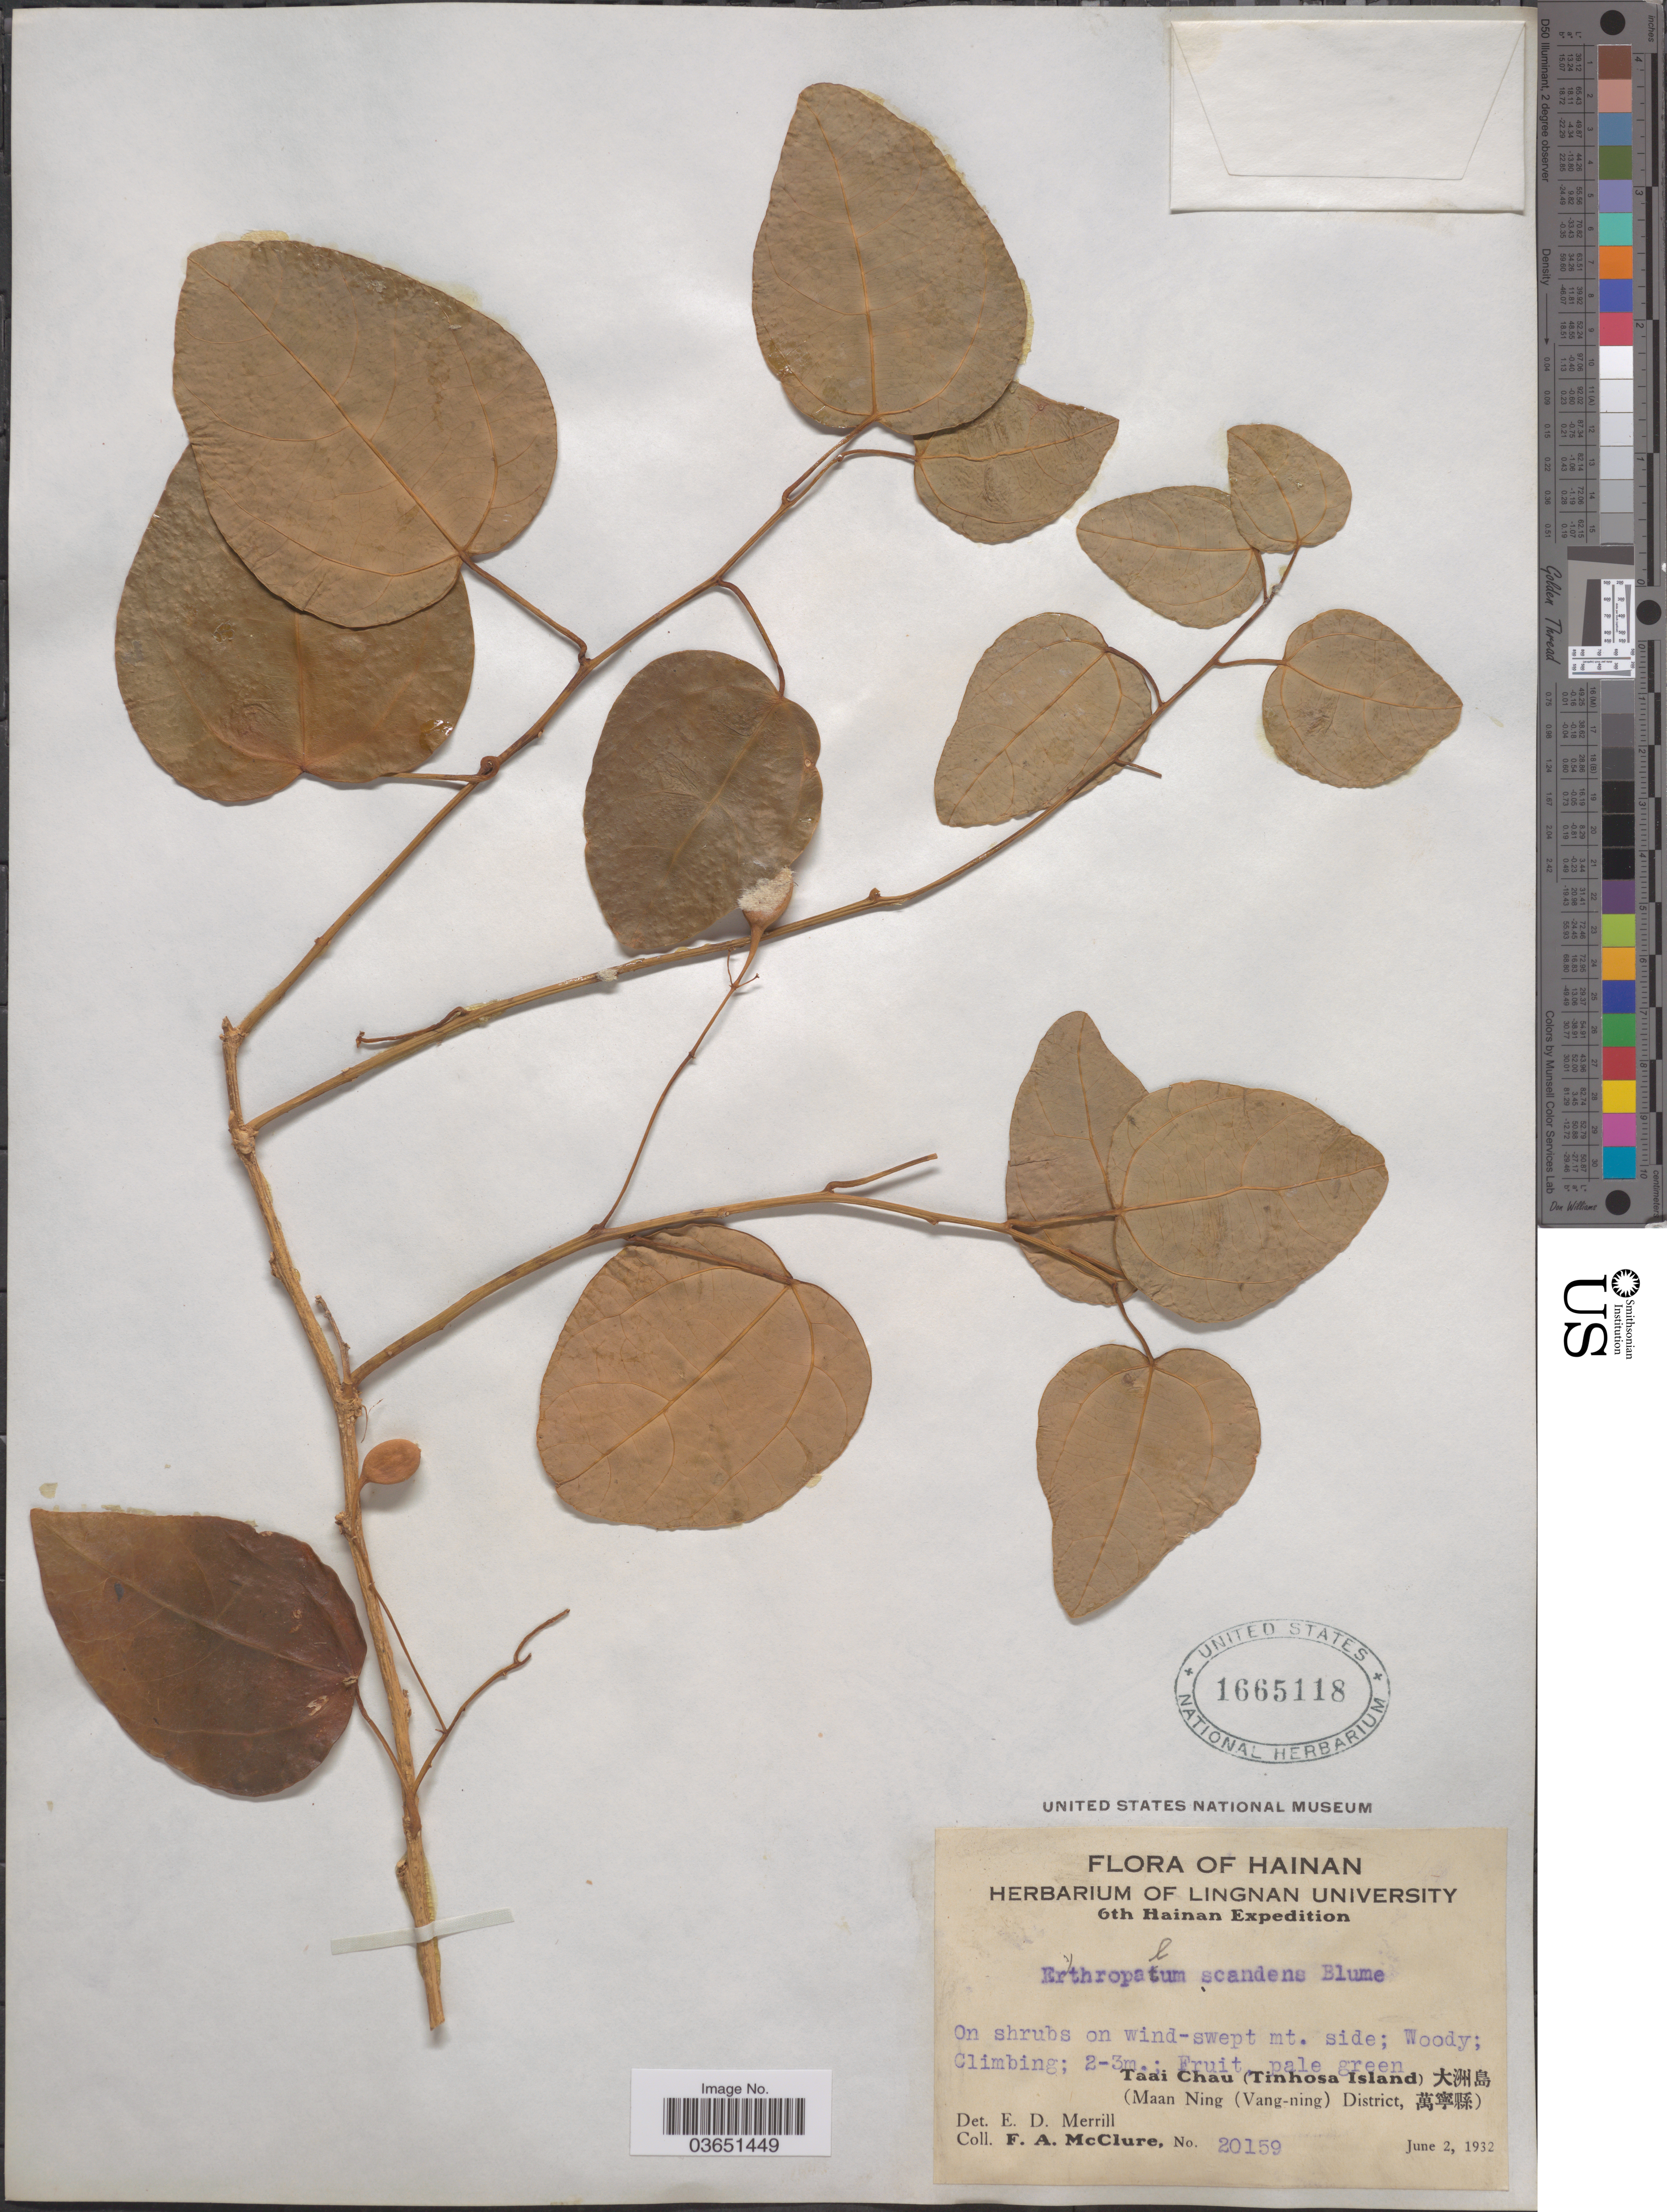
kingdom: Plantae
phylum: Tracheophyta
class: Magnoliopsida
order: Santalales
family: Erythropalaceae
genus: Erythropalum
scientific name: Erythropalum scandens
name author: Blume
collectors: F. A. McClure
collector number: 20159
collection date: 1932-06-02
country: China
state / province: Hainan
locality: Taai Chau (Tinhosa Island) X. (Maan Ning (Vang-ning) District, X).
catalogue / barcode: US 1665118